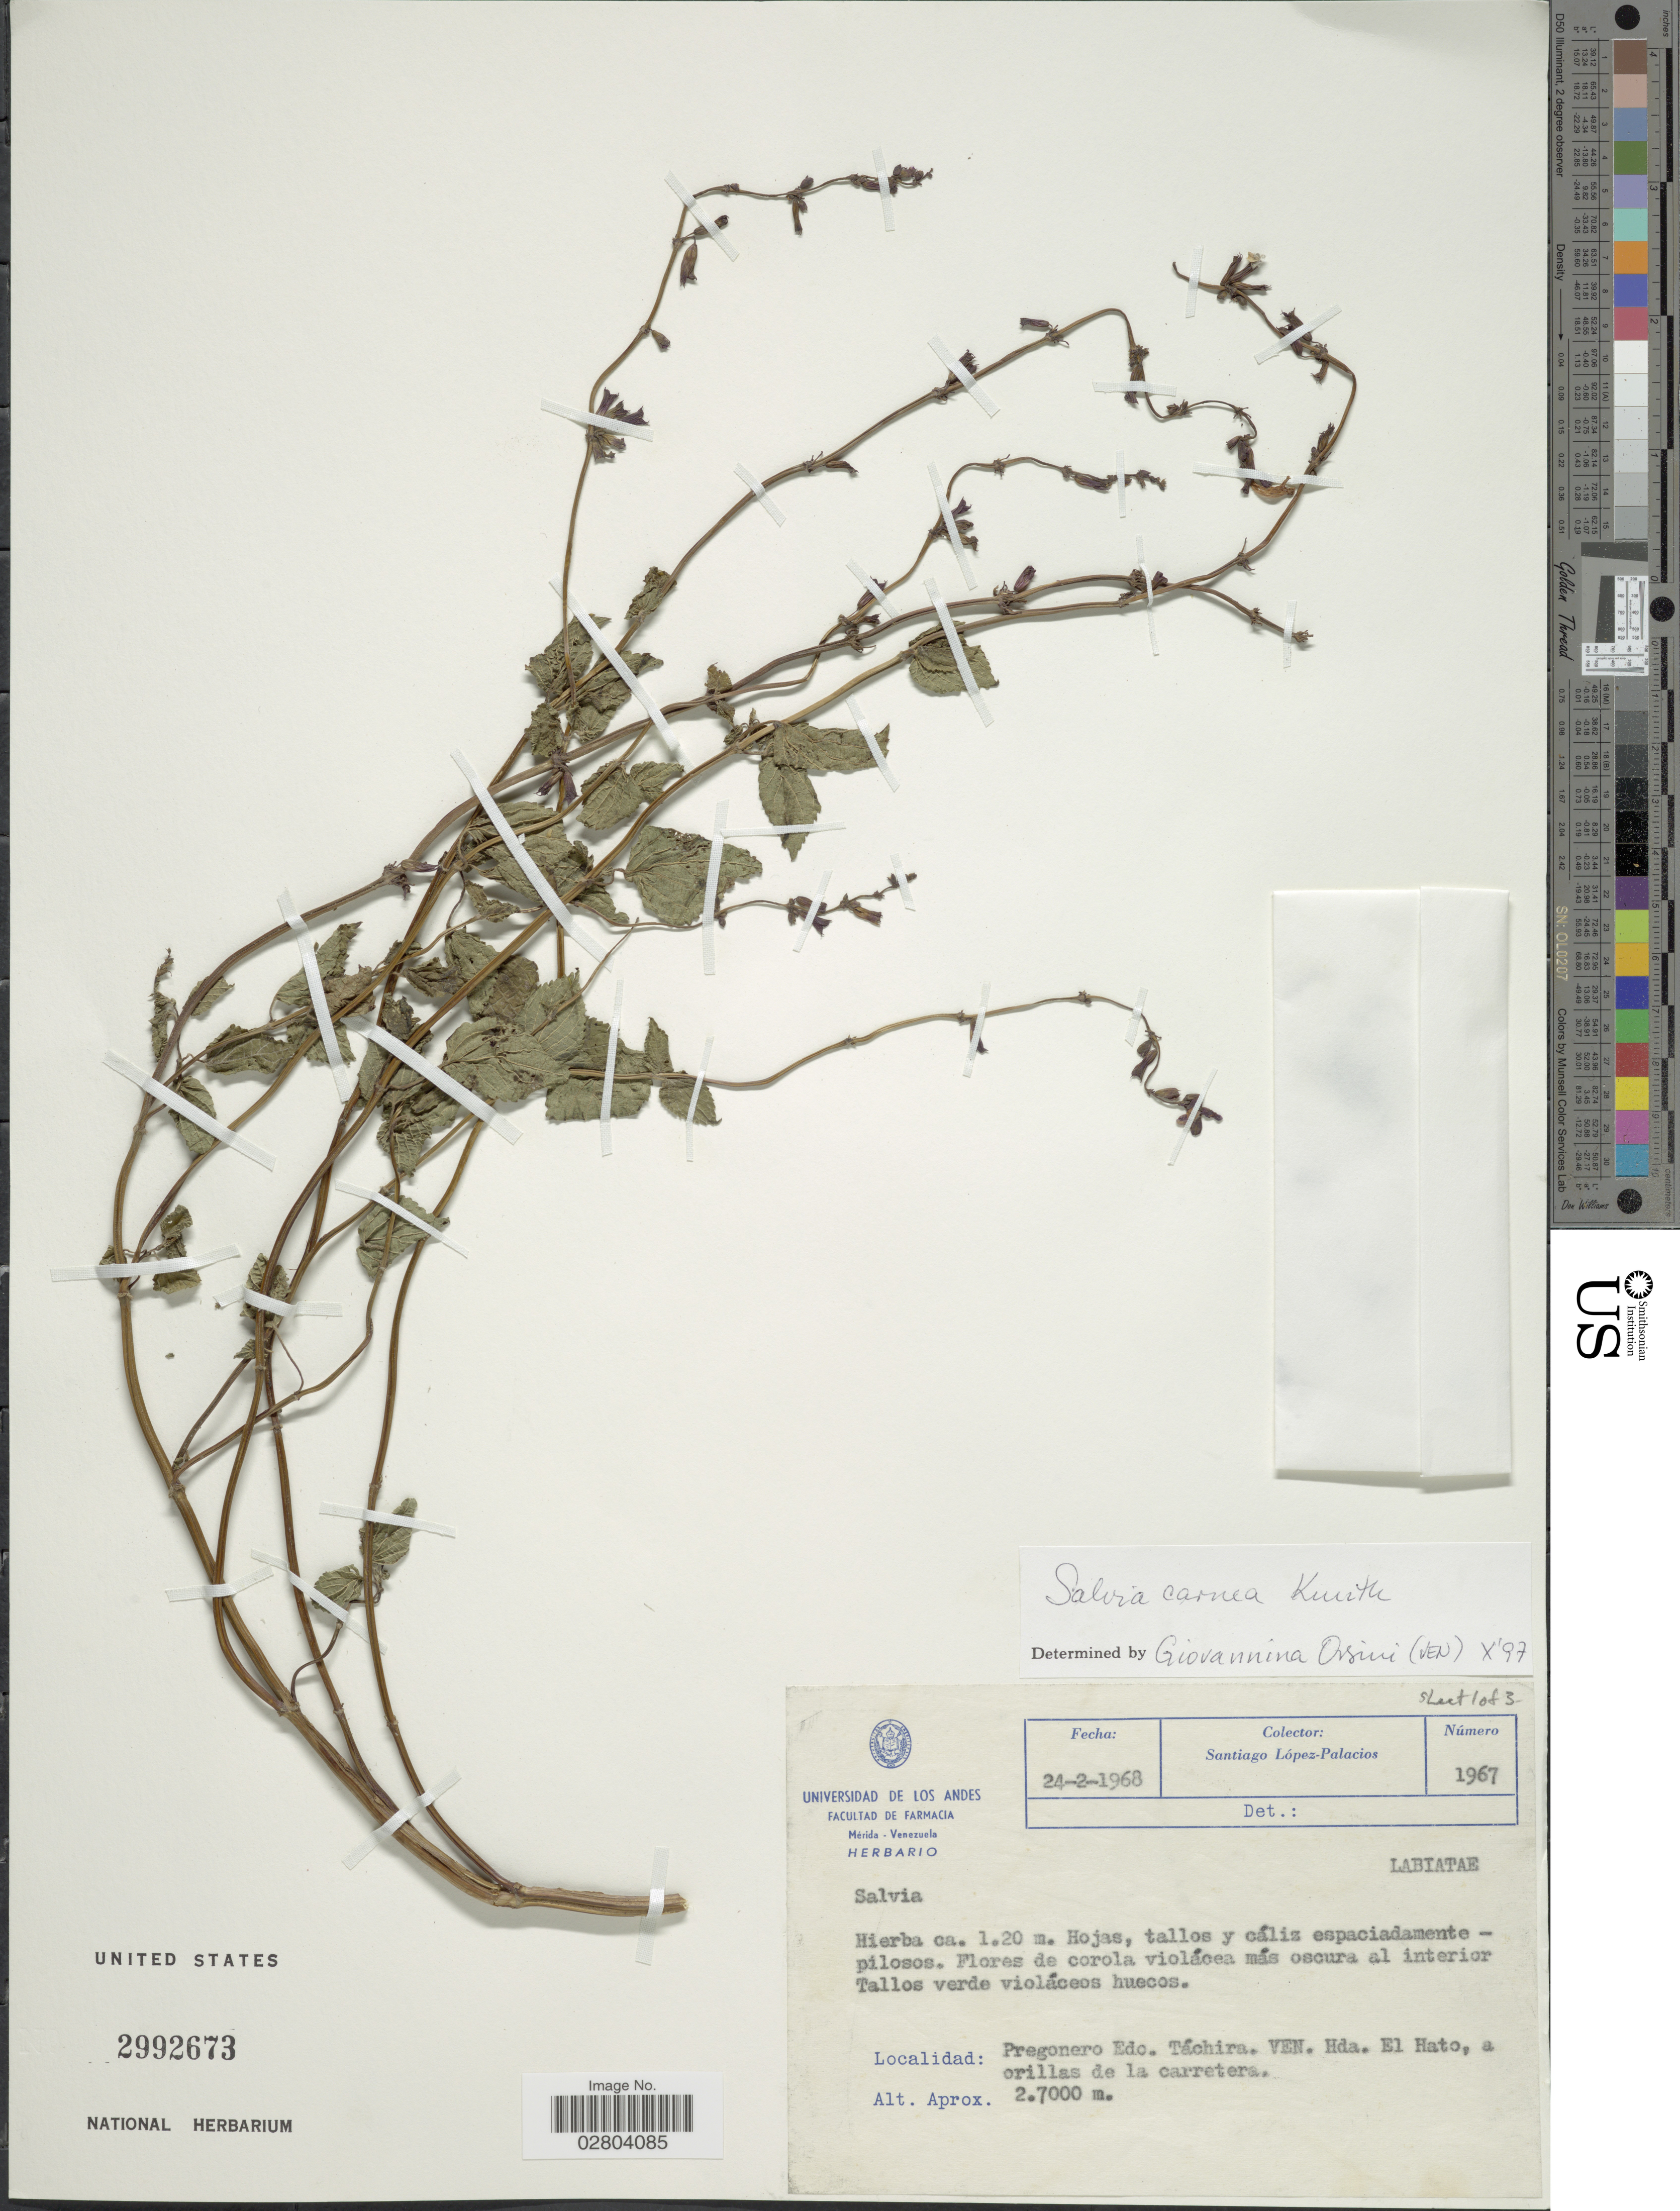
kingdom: Plantae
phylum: Tracheophyta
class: Magnoliopsida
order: Lamiales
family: Lamiaceae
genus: Salvia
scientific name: Salvia carnea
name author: Kunth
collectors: S. López-Palacios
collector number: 1967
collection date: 1968-02-24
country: Venezuela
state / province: Tachira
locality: Pregonero Edo. Táchira. VEN. Hda. El Hato, a orillas de la carretera.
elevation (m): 27000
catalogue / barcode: US 2992673